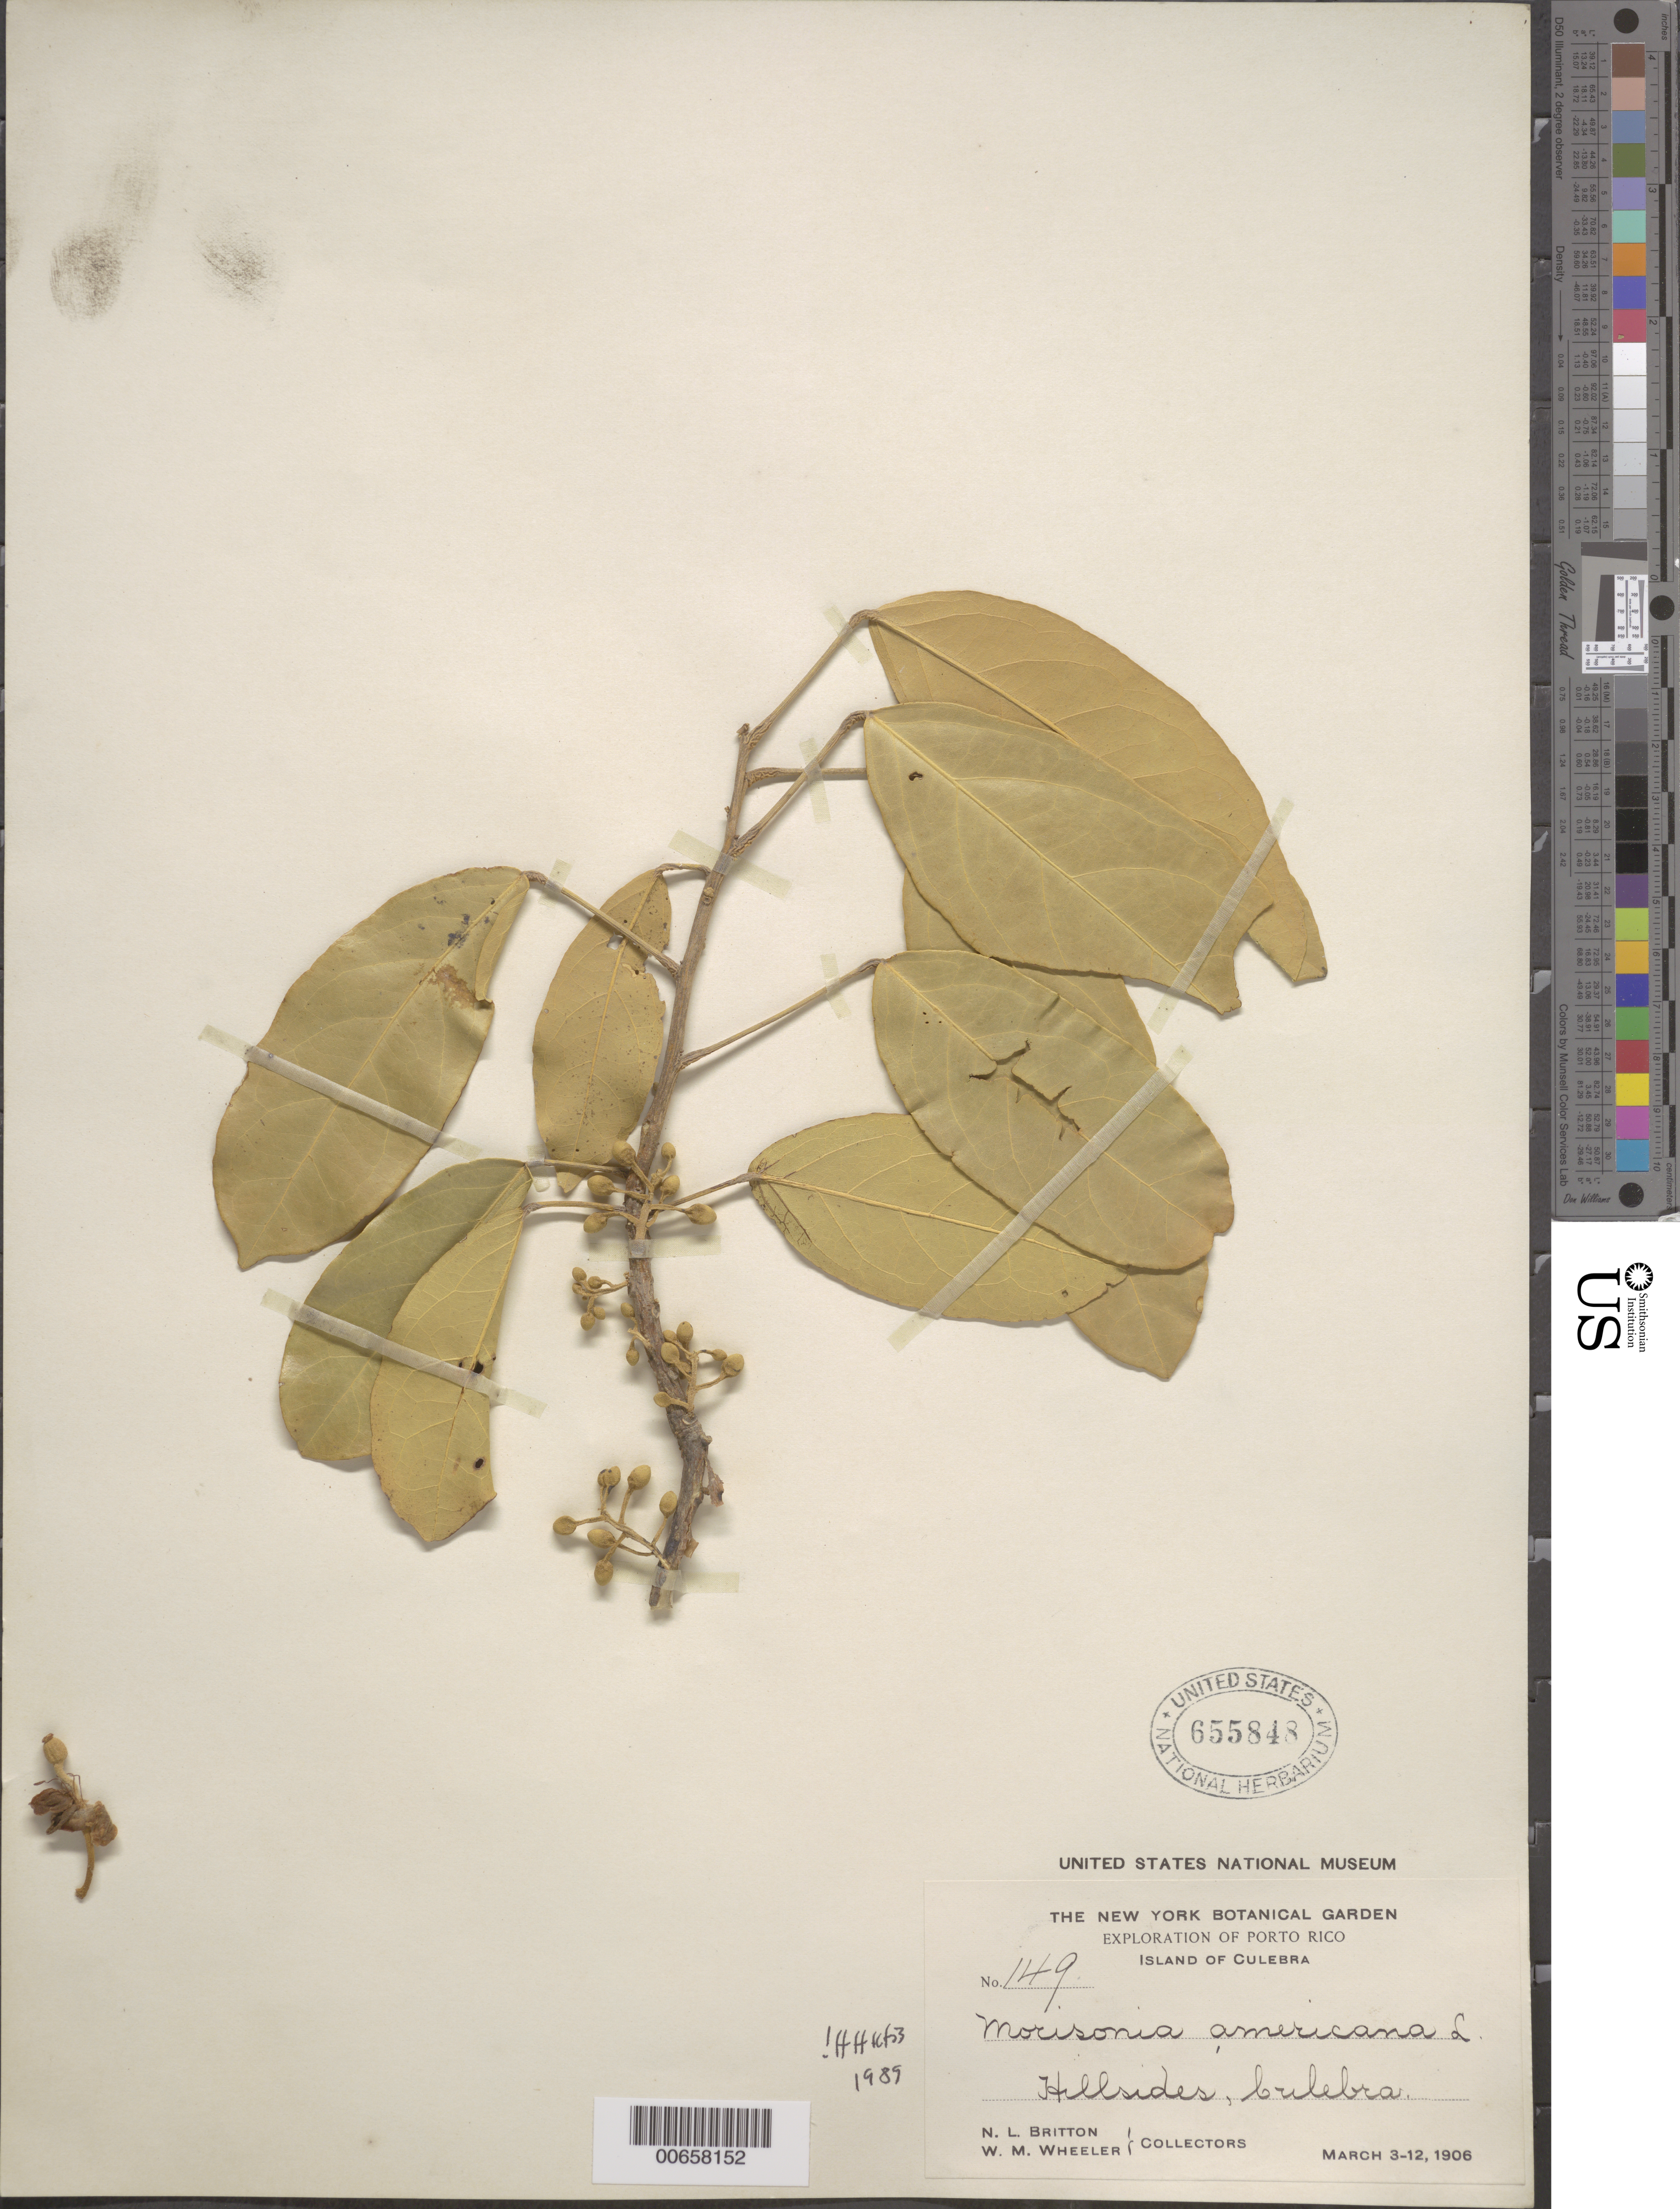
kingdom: Plantae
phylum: Tracheophyta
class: Magnoliopsida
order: Brassicales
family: Capparaceae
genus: Morisonia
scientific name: Morisonia americana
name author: L.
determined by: Iltis, Hugh Hellmut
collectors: N. Britton & W. Wheeler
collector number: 149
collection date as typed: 03 Mar 1906 to 12 Mar 1906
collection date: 1906-03-03/1906-03-12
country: Puerto Rico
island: Culebra Island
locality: Culebra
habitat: Hillsides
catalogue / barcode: US 655848